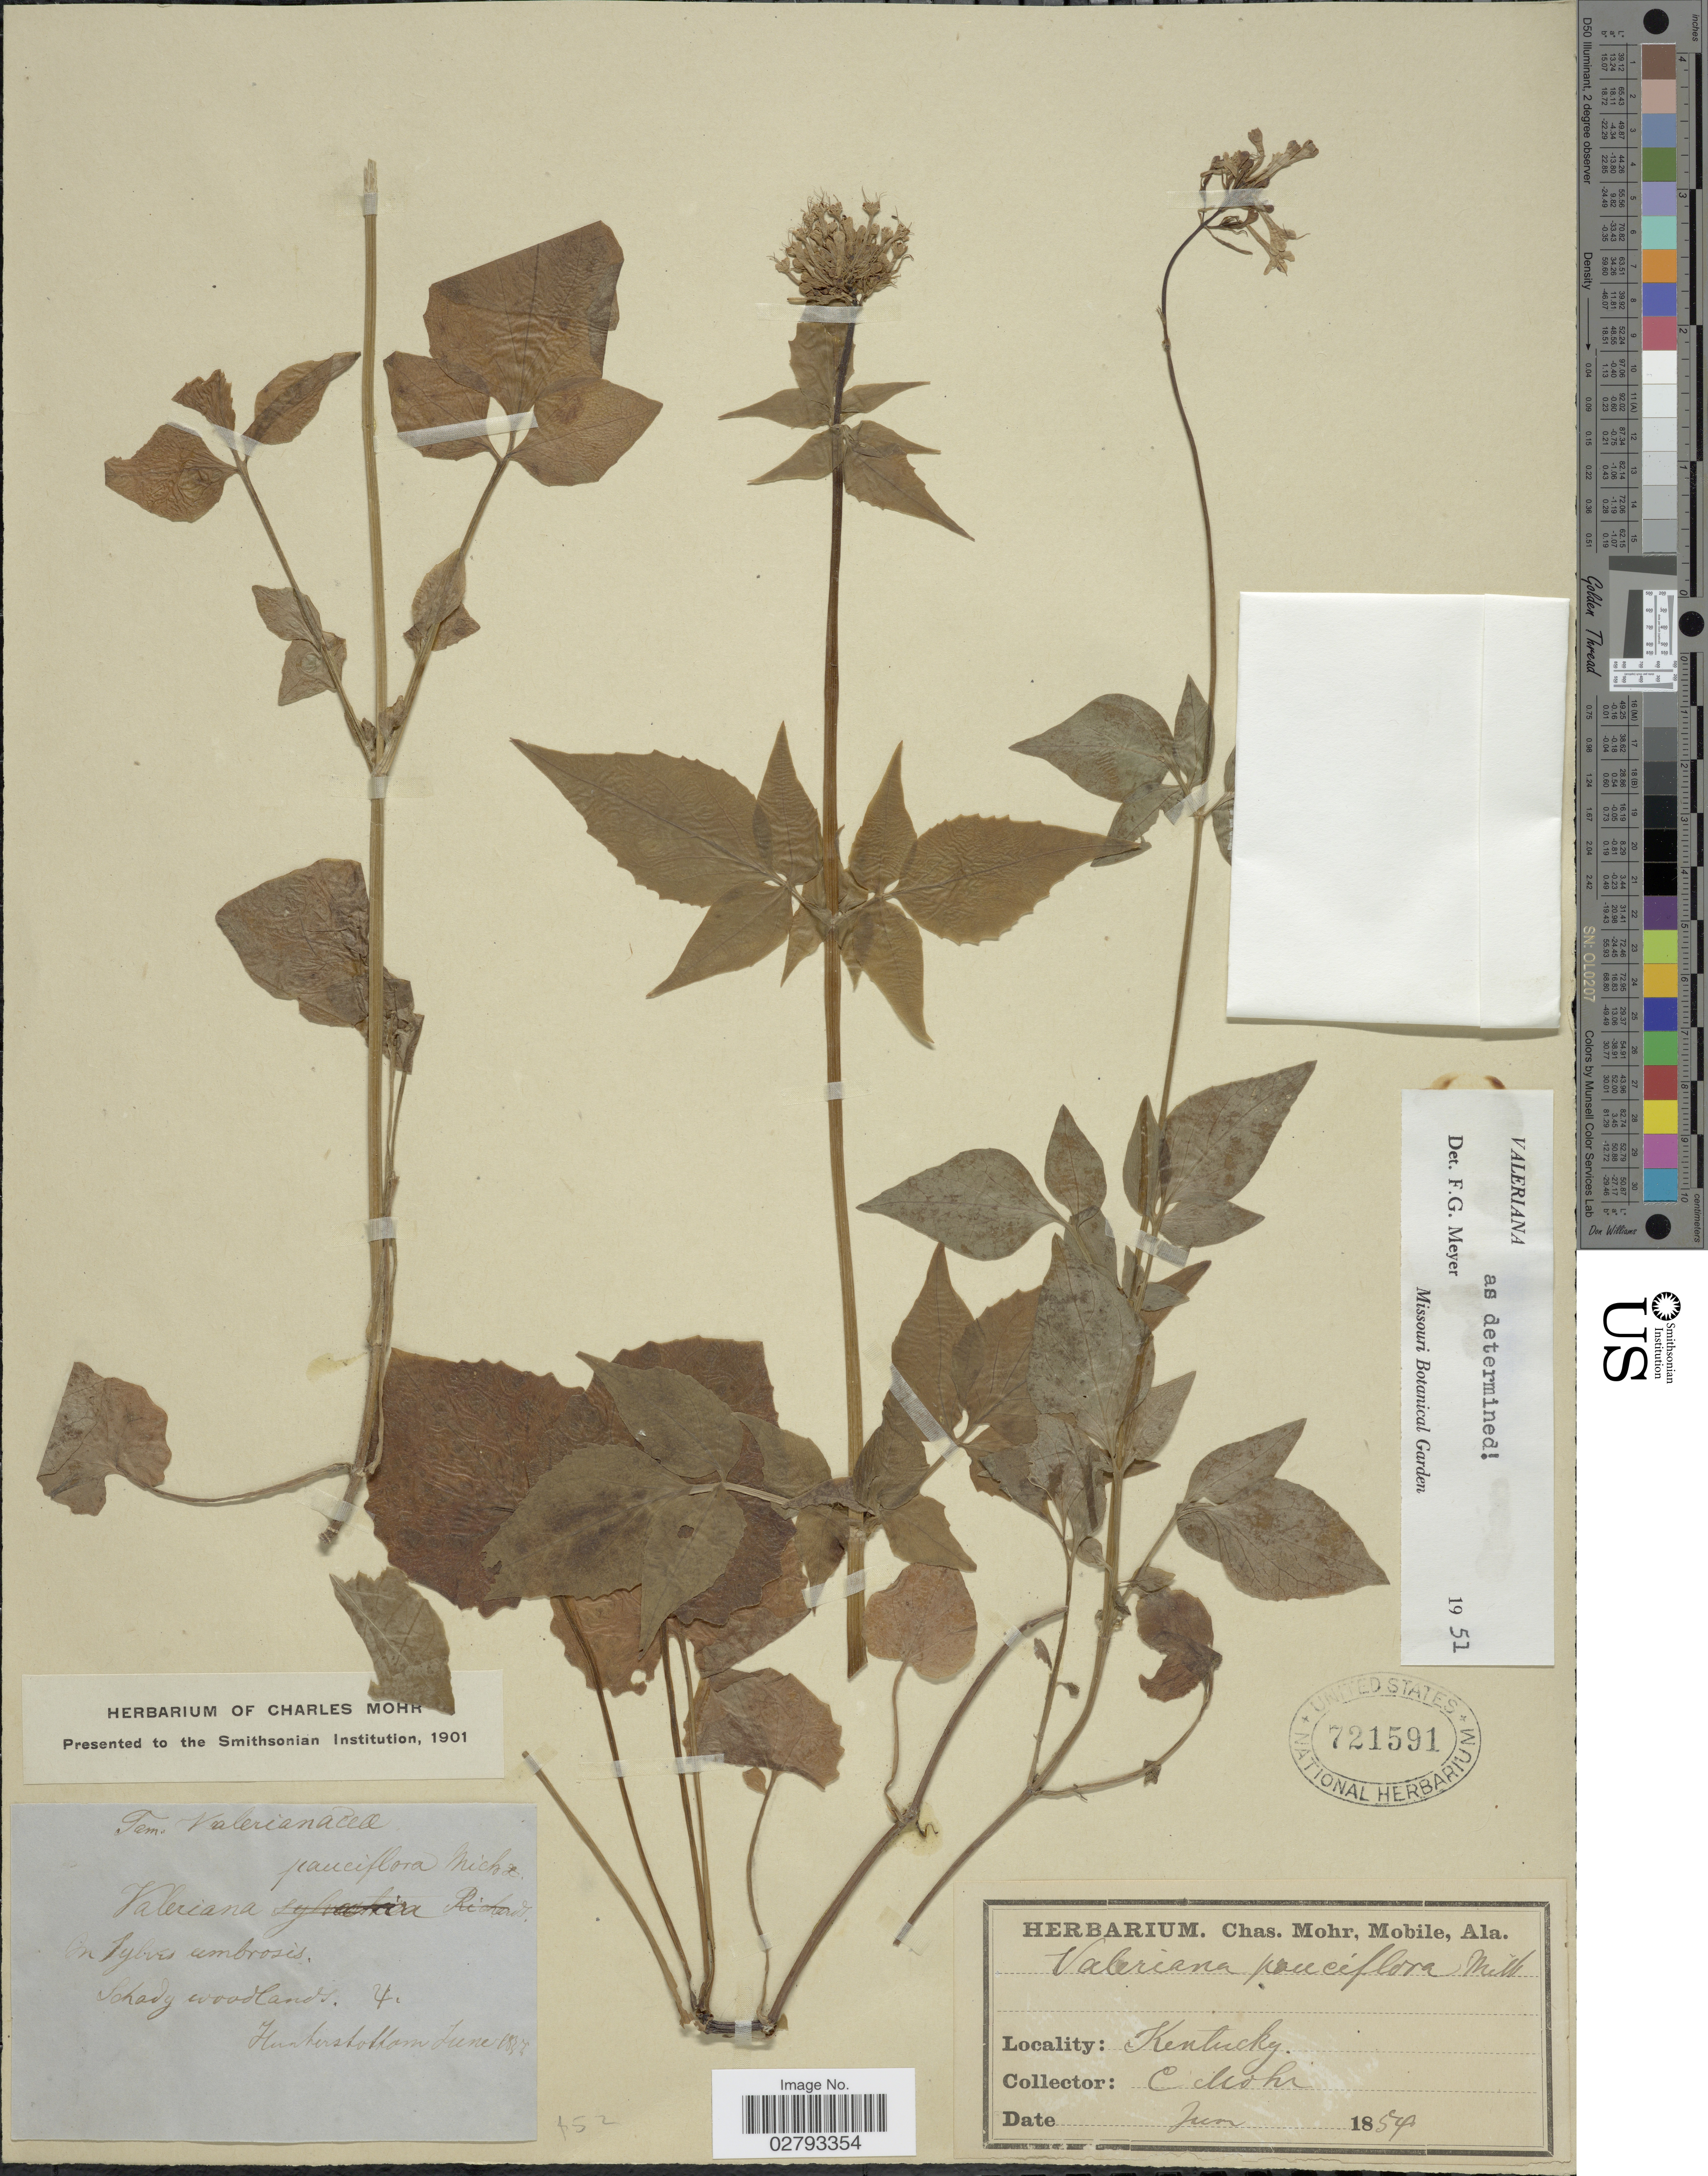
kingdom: Plantae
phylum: Tracheophyta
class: Magnoliopsida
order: Dipsacales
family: Caprifoliaceae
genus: Valeriana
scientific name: Valeriana pauciflora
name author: Michx.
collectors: Mohr, C. T. (herbarium)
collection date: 1854-06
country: United States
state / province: Kentucky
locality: In sylvis umbrosis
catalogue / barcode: US 721591